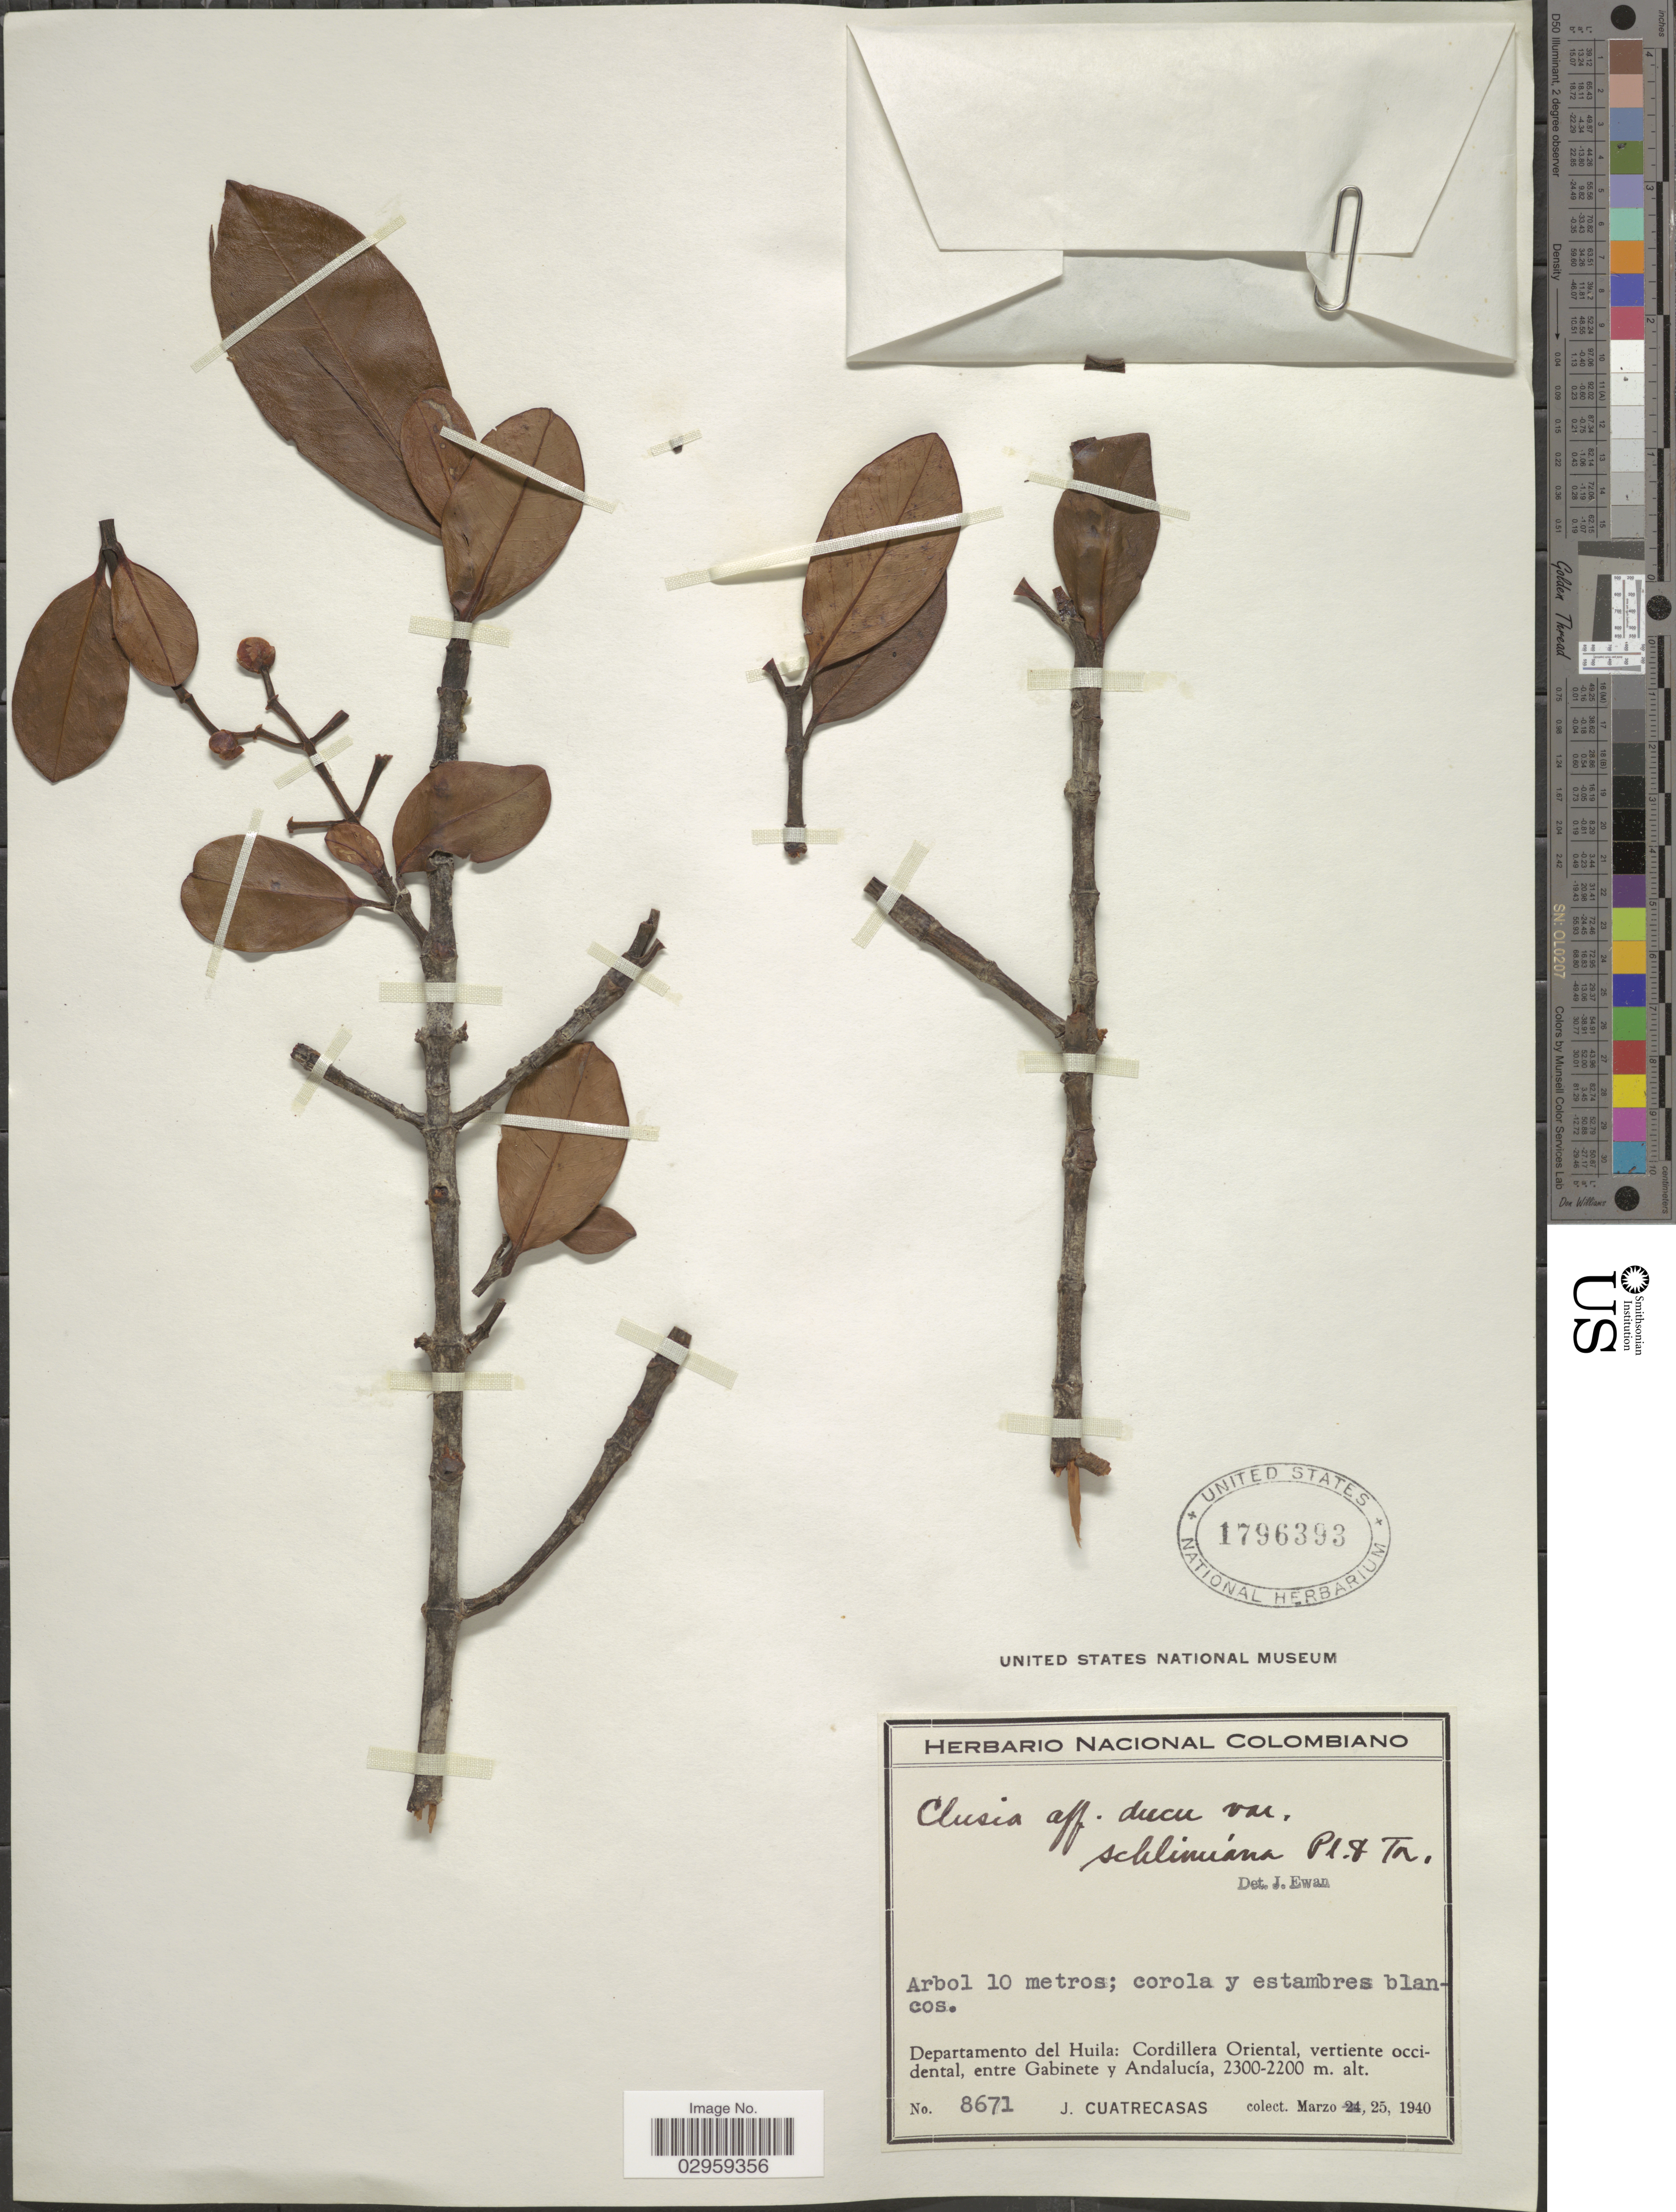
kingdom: Plantae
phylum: Tracheophyta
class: Magnoliopsida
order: Malpighiales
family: Clusiaceae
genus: Clusia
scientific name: Clusia ducu var. schlimiana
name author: Planch. & Linden ex Planch. & Triana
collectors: J. Cuatrecasas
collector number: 8671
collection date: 1940-03-25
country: Colombia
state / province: Huila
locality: Departamento del Huila: Cordillera Oriental, vertiente occidental, entre Gabinete y Andalucía.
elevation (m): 2200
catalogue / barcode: US 1796393